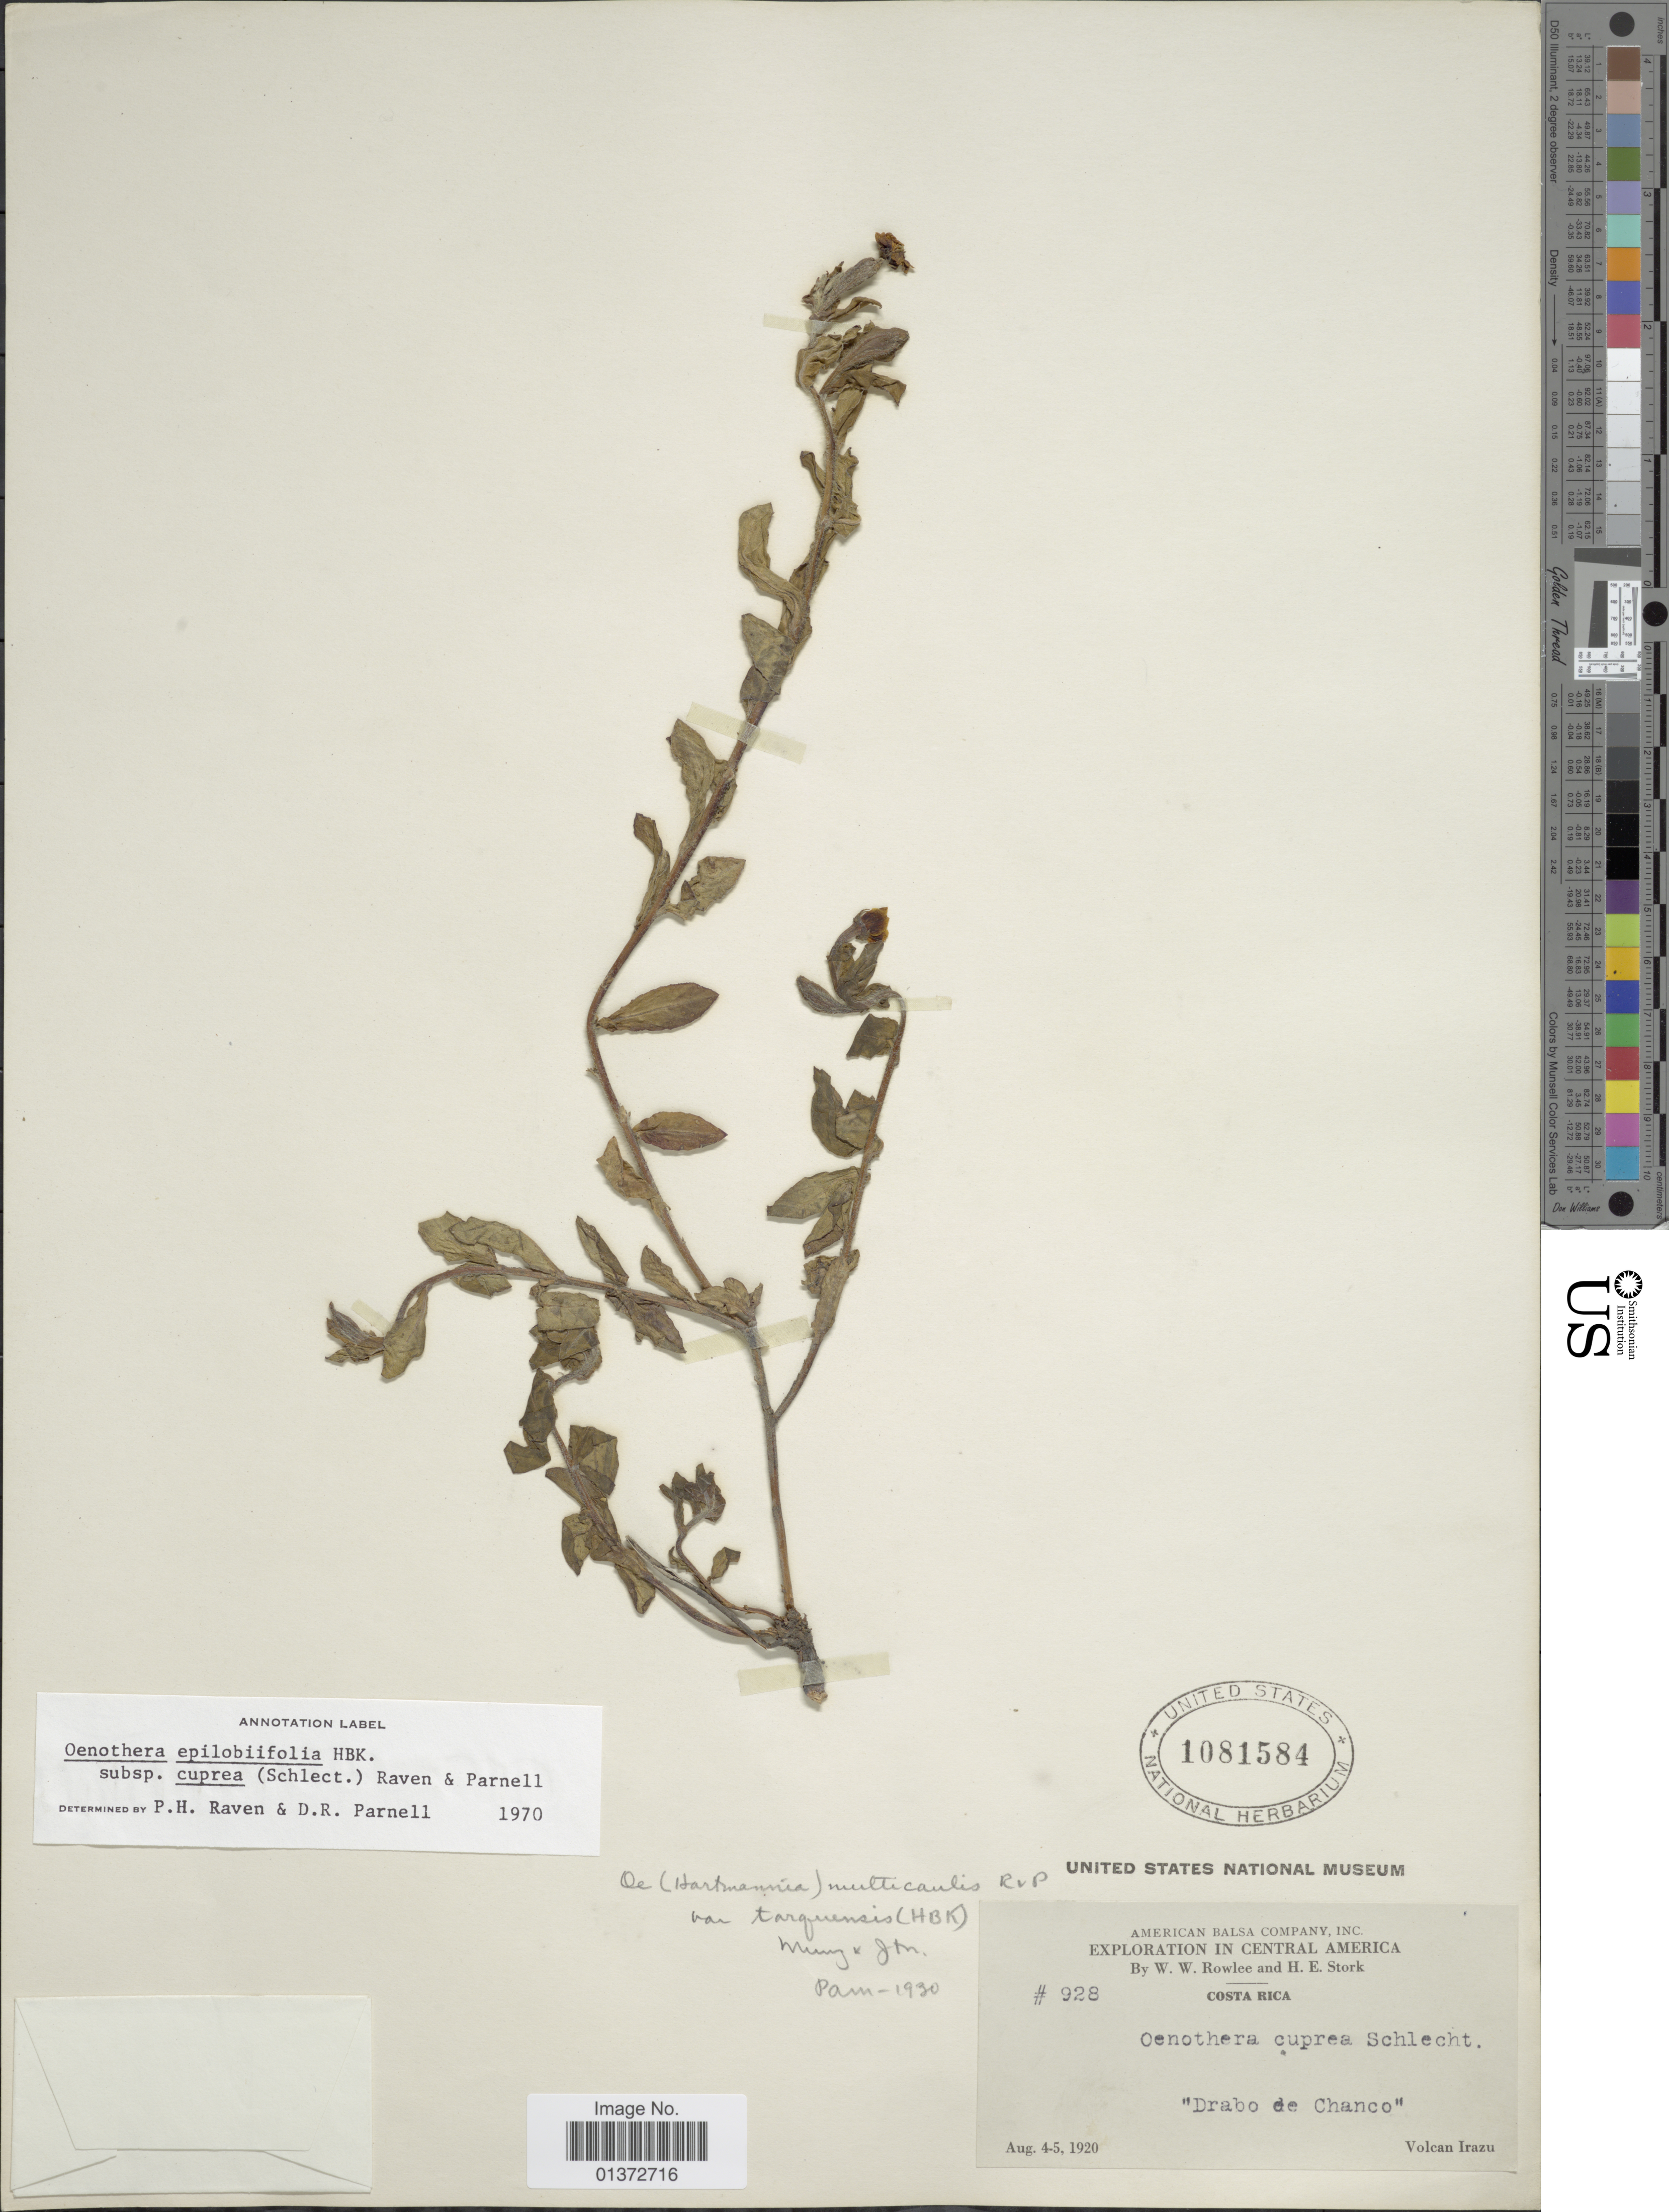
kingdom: Plantae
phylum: Tracheophyta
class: Magnoliopsida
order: Myrtales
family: Onagraceae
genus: Oenothera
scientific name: Oenothera epilobiifolia subsp. cuprea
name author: (Schltdl.) P.H. Raven & D.R. Parn.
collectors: W. W. Rowlee & E. Stork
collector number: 928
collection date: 1920-08-04/1920-08-05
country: Costa Rica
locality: Drabo de Chanco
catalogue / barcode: US 1081584